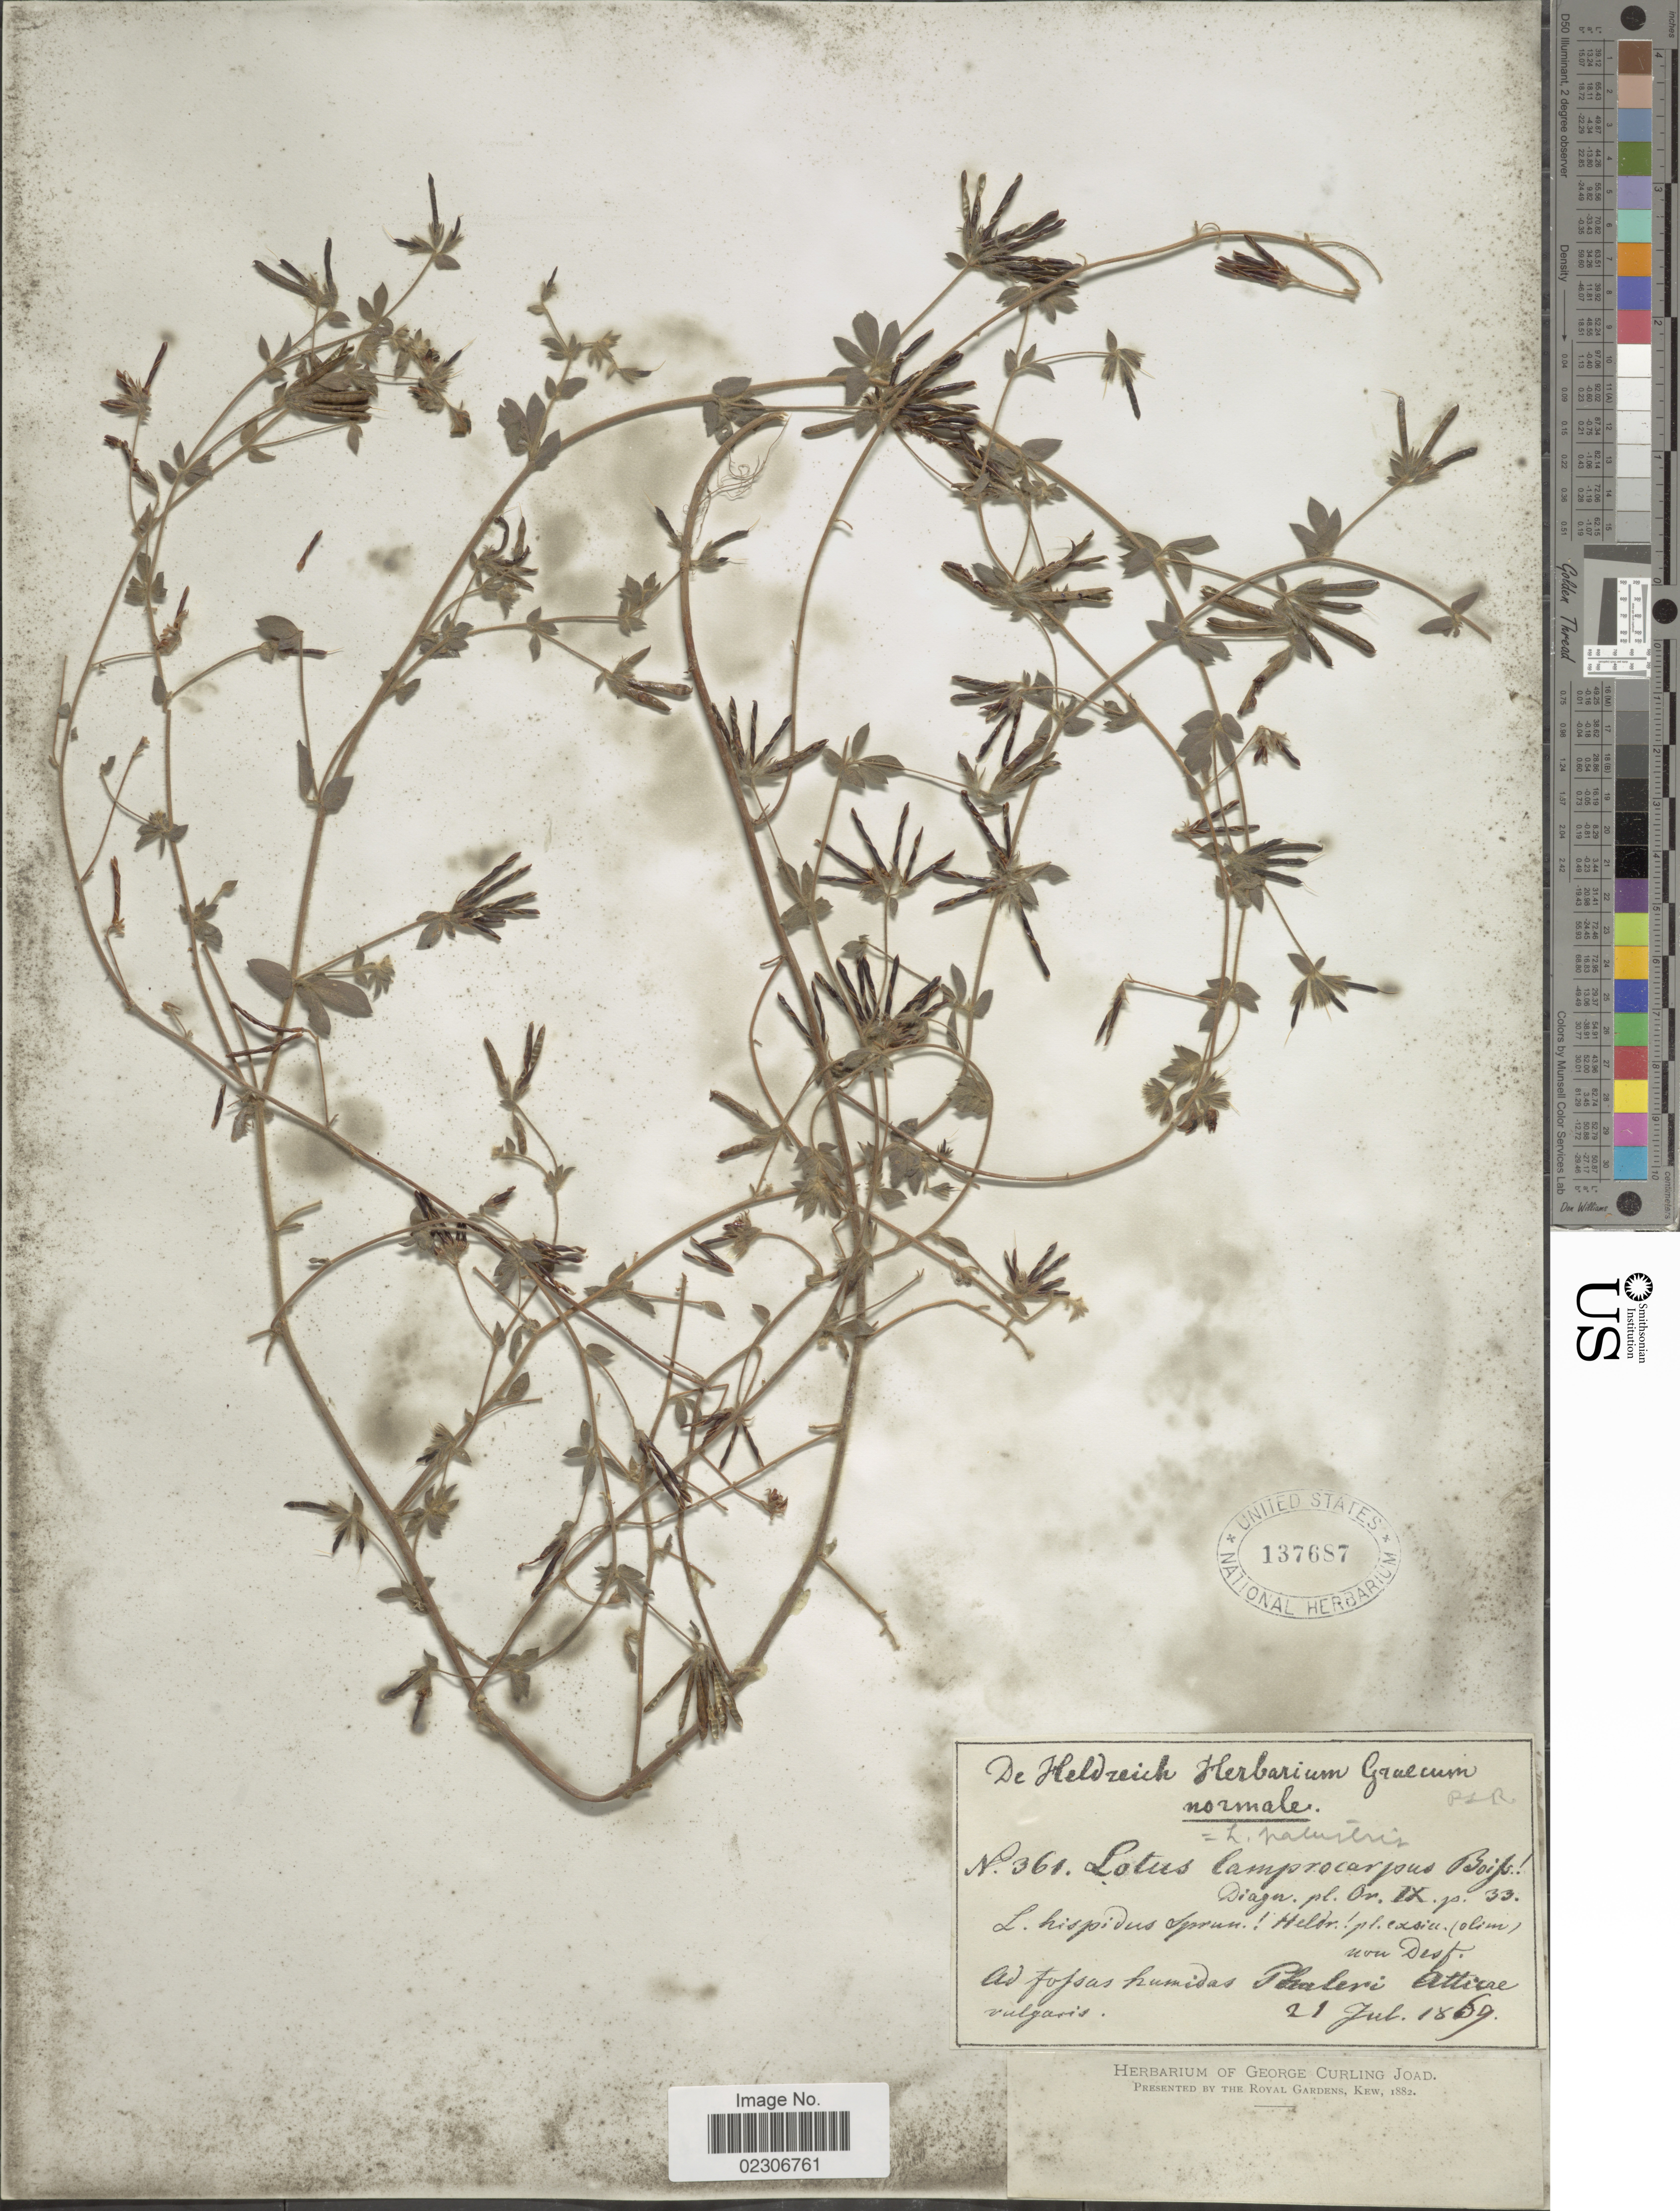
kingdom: Plantae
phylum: Tracheophyta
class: Magnoliopsida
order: Fabales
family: Fabaceae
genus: Lotus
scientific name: Lotus palustris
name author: Willd.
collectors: -. De Heldreich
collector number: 361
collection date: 1869-07-21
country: Greece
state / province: Attica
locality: Ad fofsas humides Phaleri Atticae vulgaris.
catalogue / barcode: US 137687